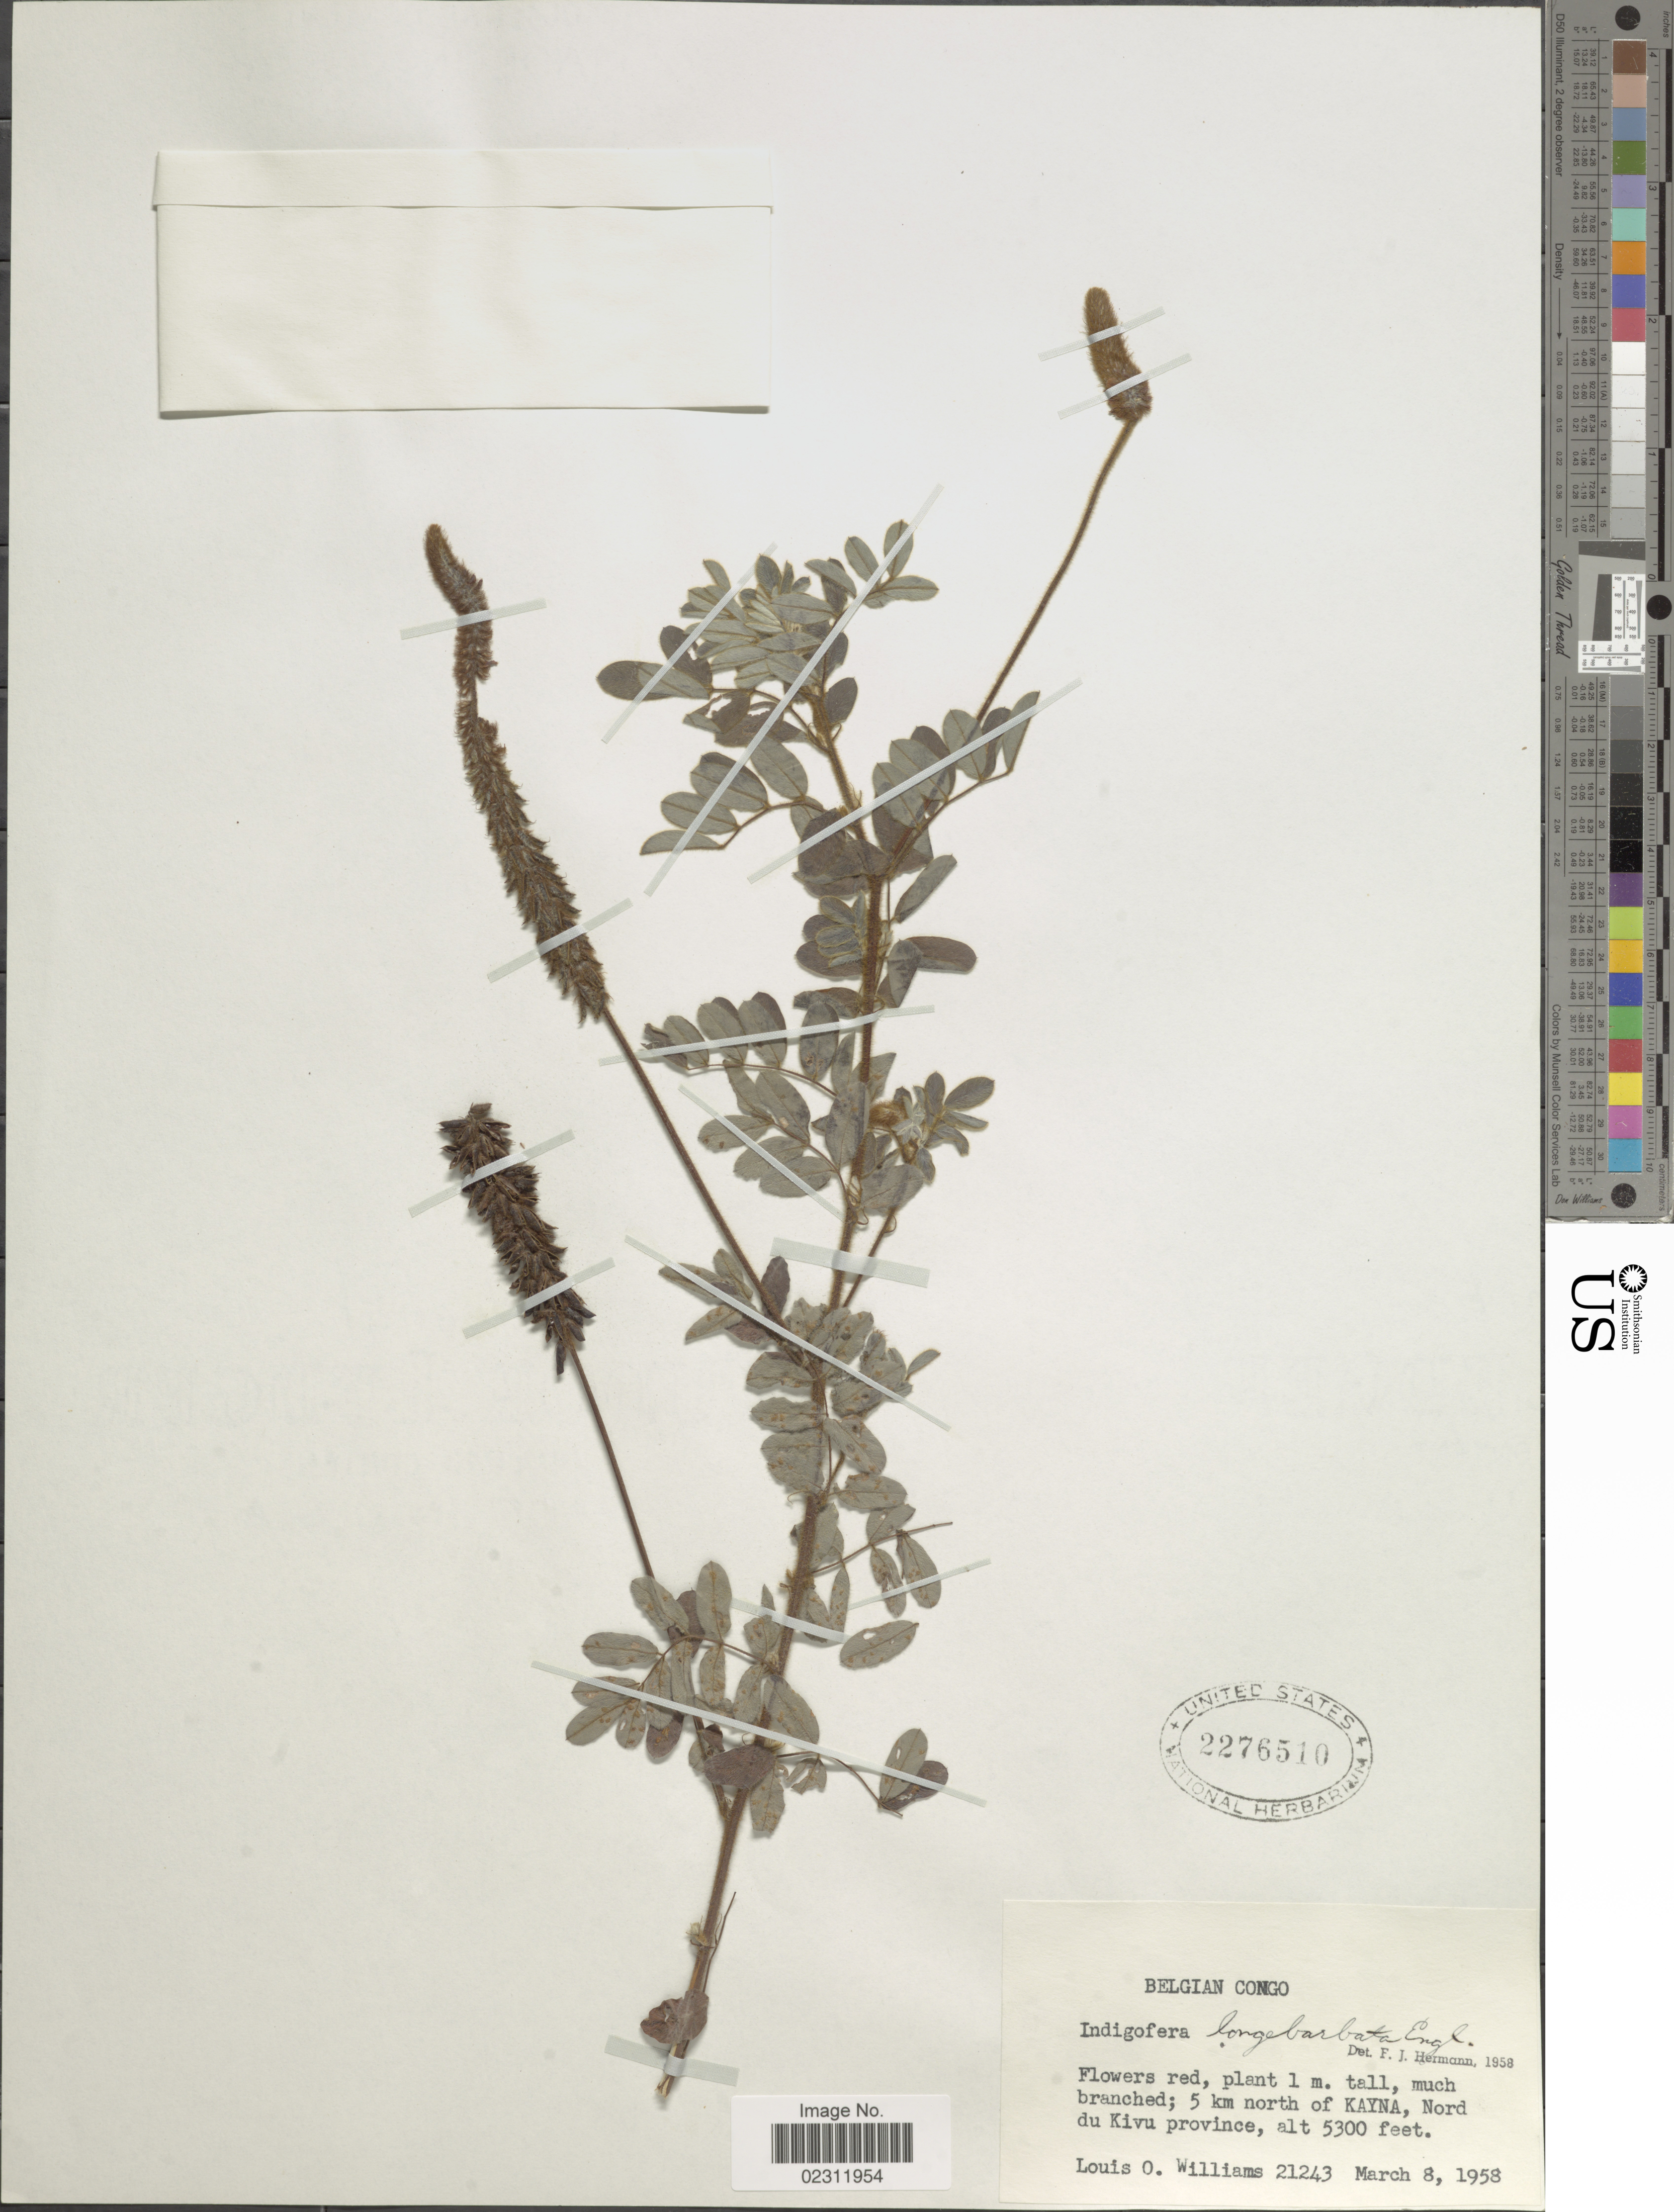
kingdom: Plantae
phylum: Tracheophyta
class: Magnoliopsida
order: Fabales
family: Fabaceae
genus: Indigofera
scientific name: Indigofera longibarbata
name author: Engl.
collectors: L. O. Williams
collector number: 21243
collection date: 1958-03-08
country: Congo, Democratic Republic of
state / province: Nord-Kivu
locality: Belgian Congo, 5 km north of Kayna, Nord du Kivu Province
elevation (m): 1615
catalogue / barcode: US 2276510